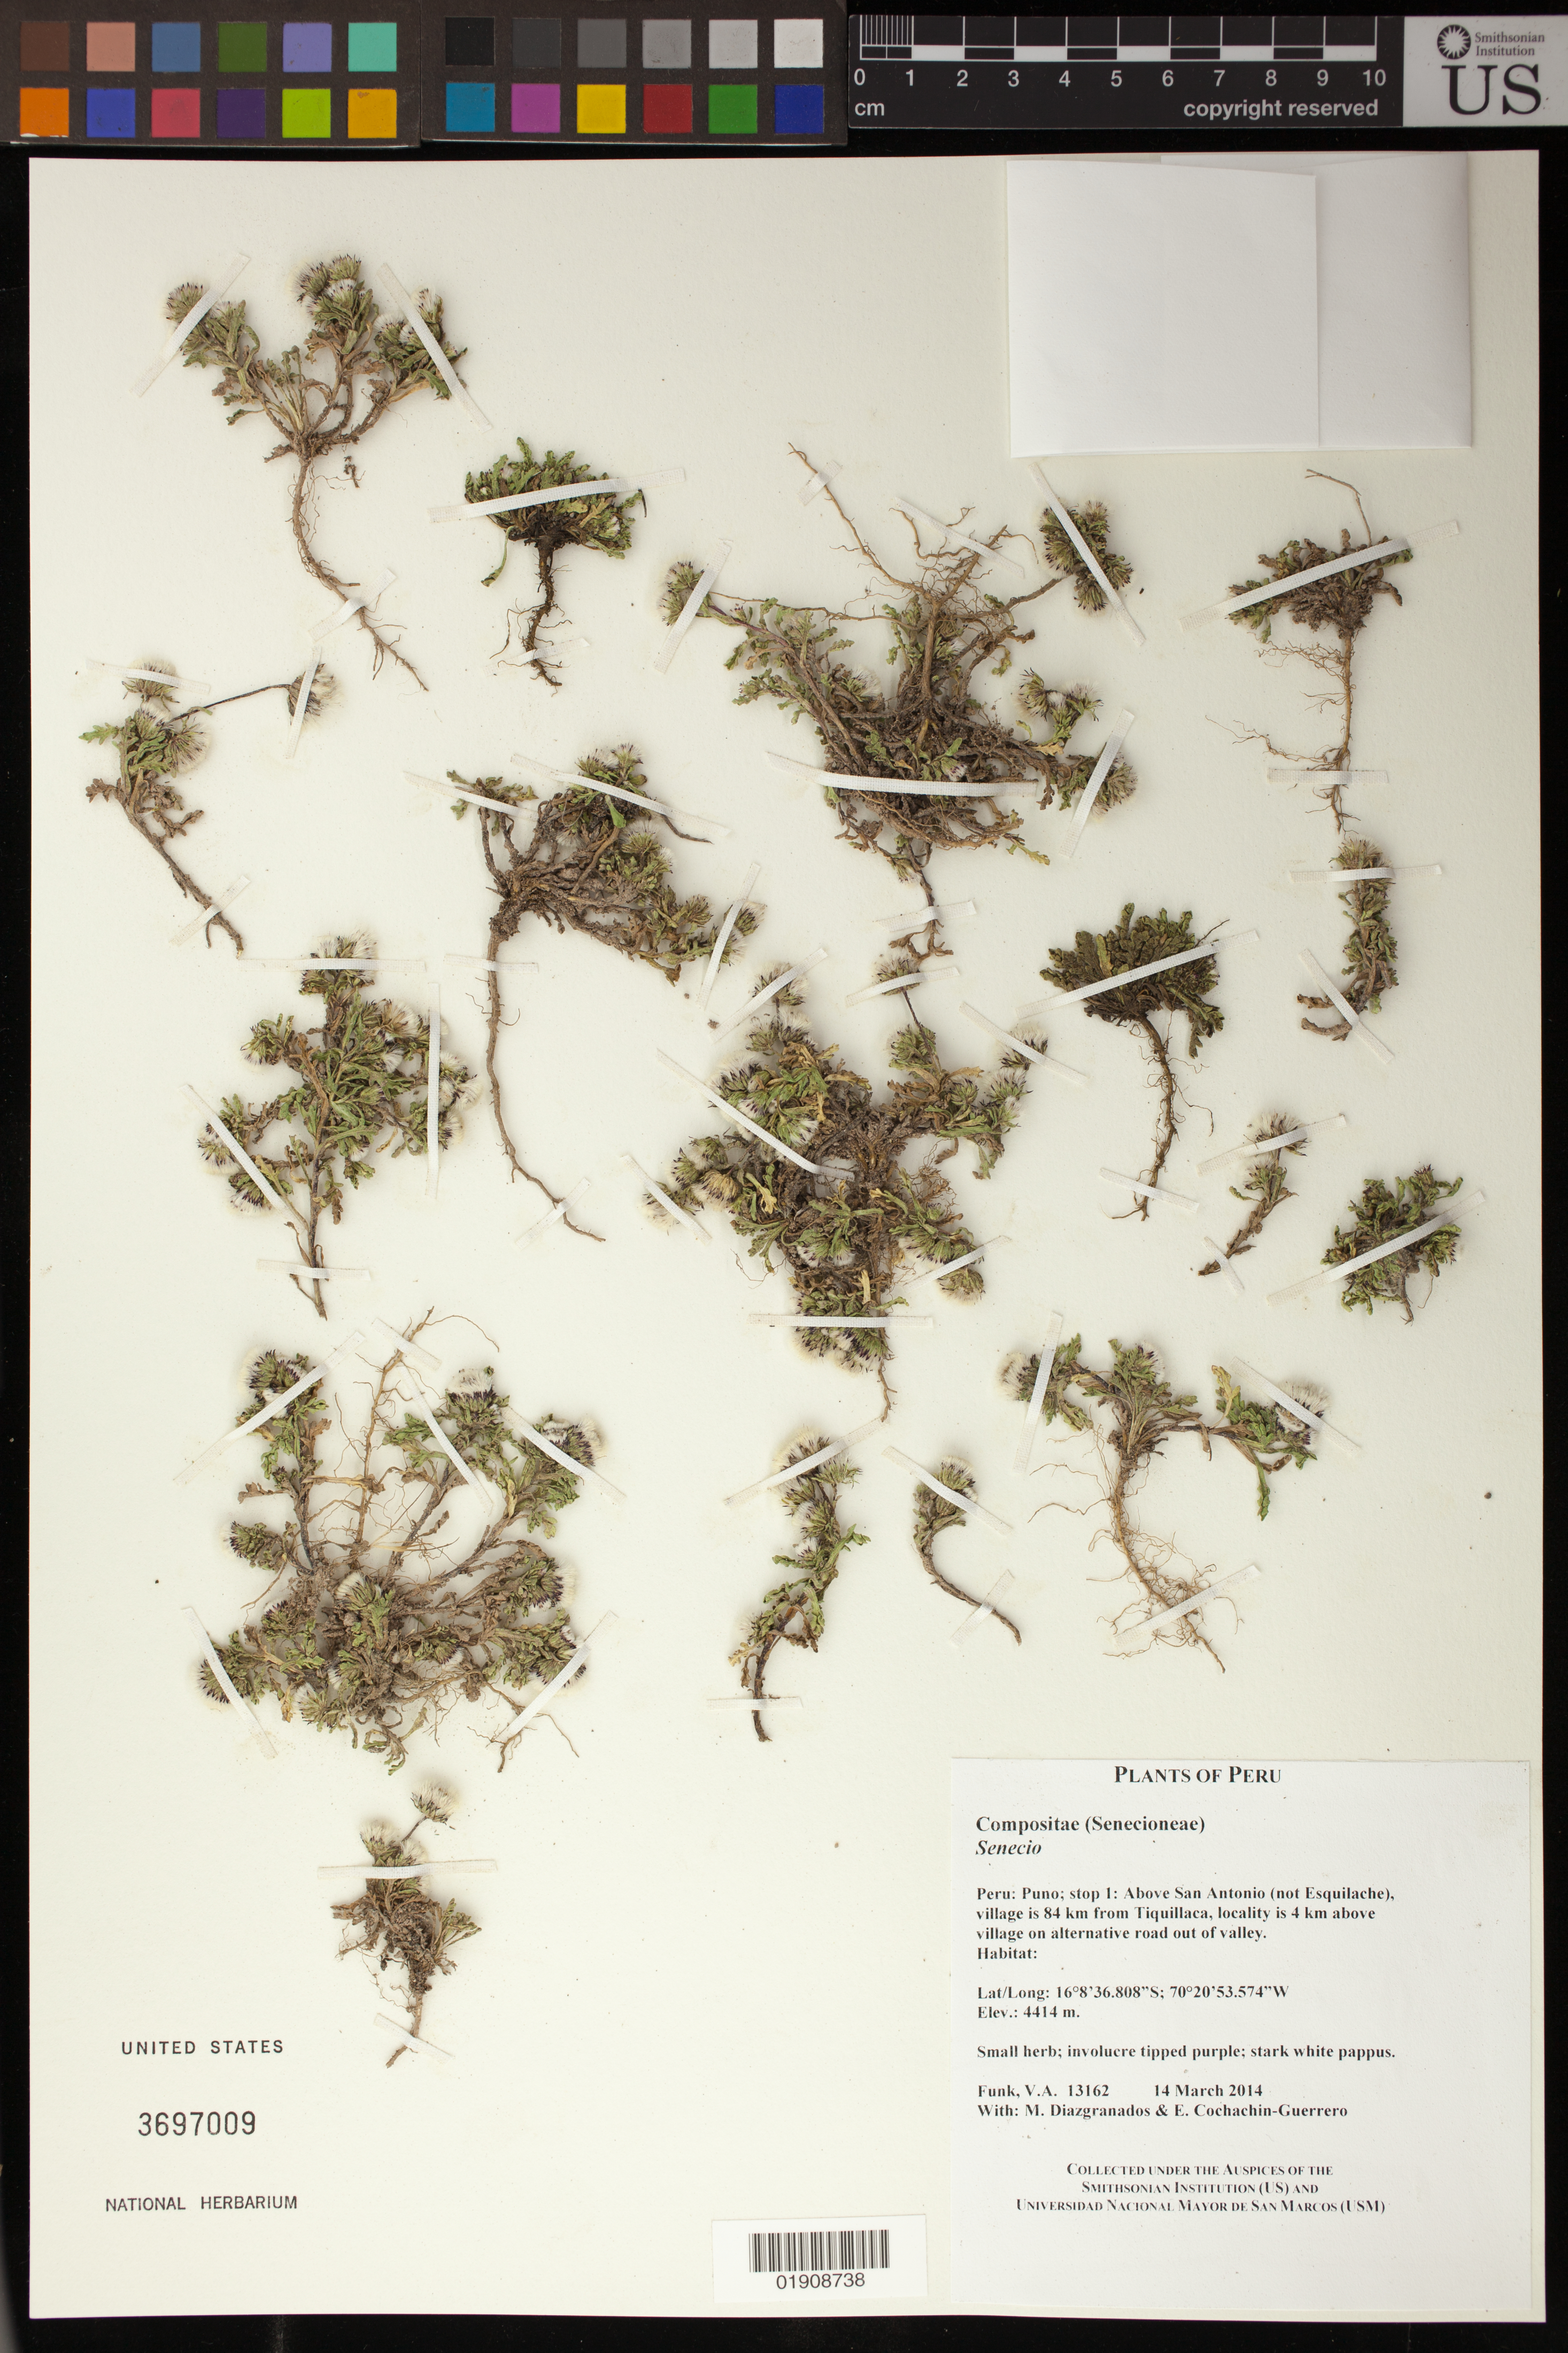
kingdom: Plantae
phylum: Tracheophyta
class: Magnoliopsida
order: Asterales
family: Asteraceae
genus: Senecio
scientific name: Senecio sp.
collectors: M. Diazgranados C. & E. Cochachin Guerrero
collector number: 13162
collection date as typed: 14 March 2014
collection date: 2014-03-14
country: Peru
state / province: Puno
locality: Above San Antonio (not Esquilache), village is 84 km from Tiquillaca, locality is 4 km above village on alternative road out of valley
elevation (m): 4414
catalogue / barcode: US 3697009